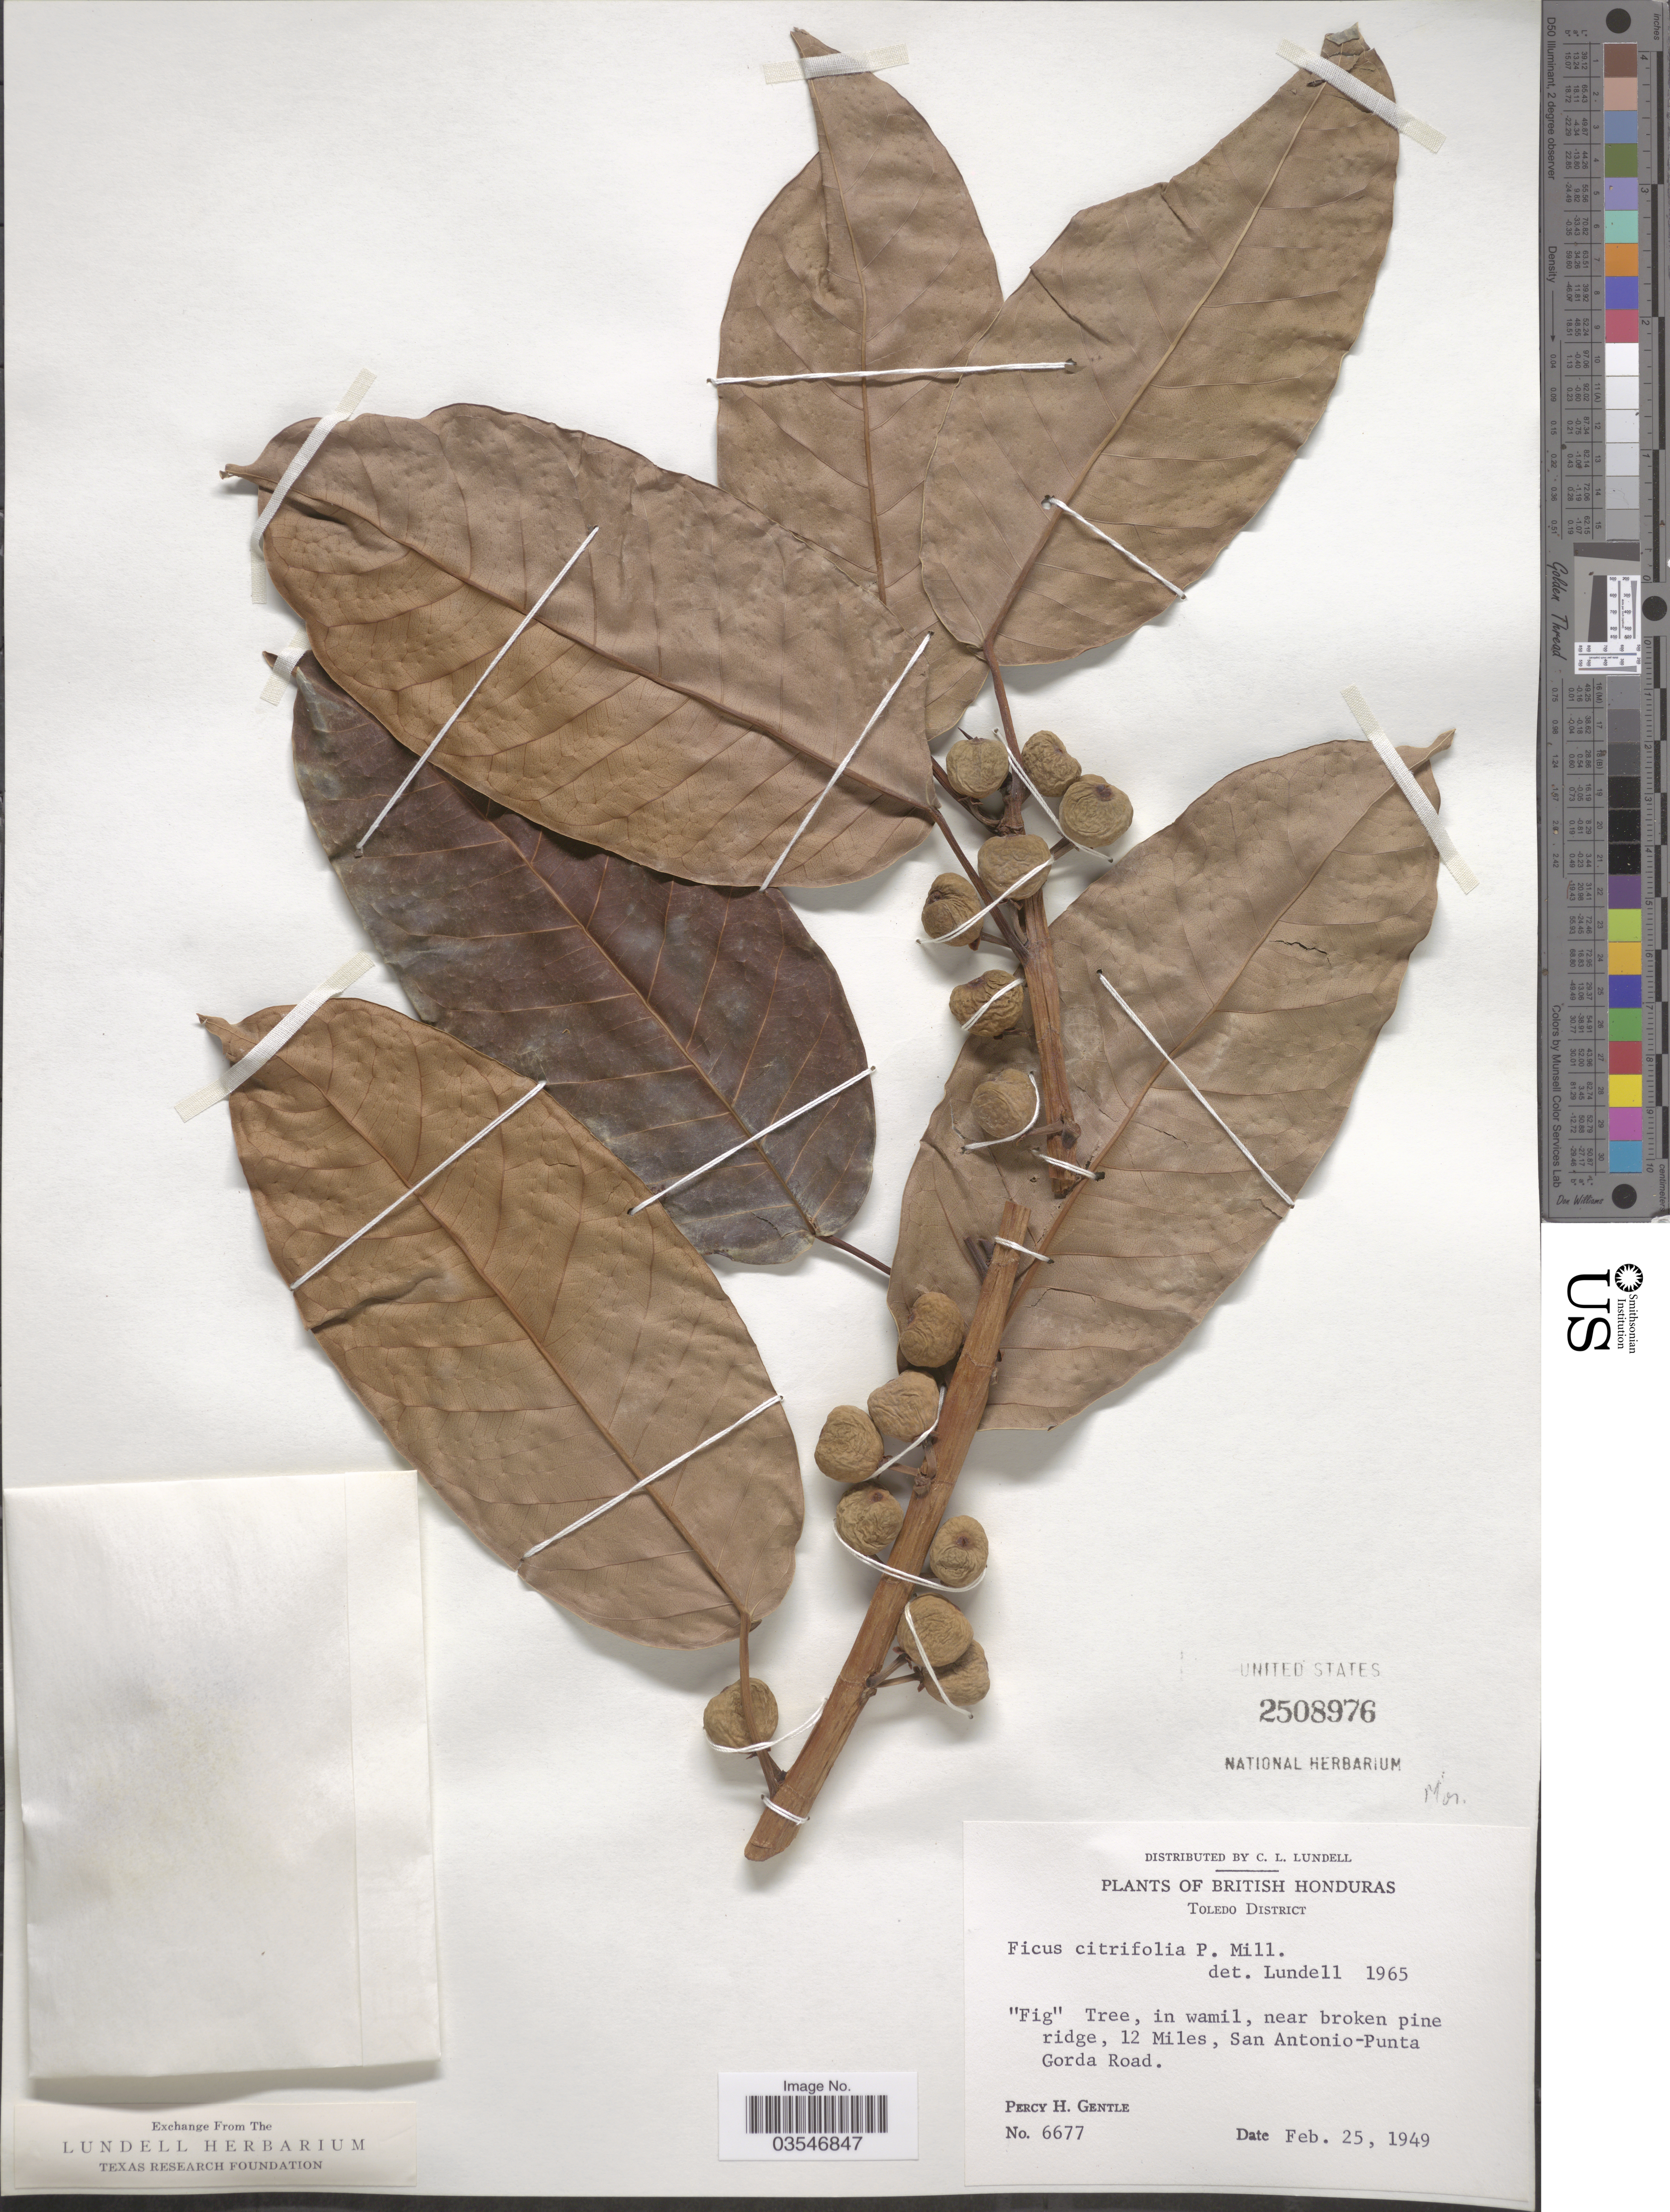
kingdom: Plantae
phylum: Tracheophyta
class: Magnoliopsida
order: Rosales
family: Moraceae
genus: Ficus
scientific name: Ficus citrifolia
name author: Mill.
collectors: P. H. Gentle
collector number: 6677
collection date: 1949-02-25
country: Belize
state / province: Toledo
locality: Toledo District. near broken pine ridge, 12 Miles, San Antonio - Punta Gorda Road.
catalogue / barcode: US 2508976